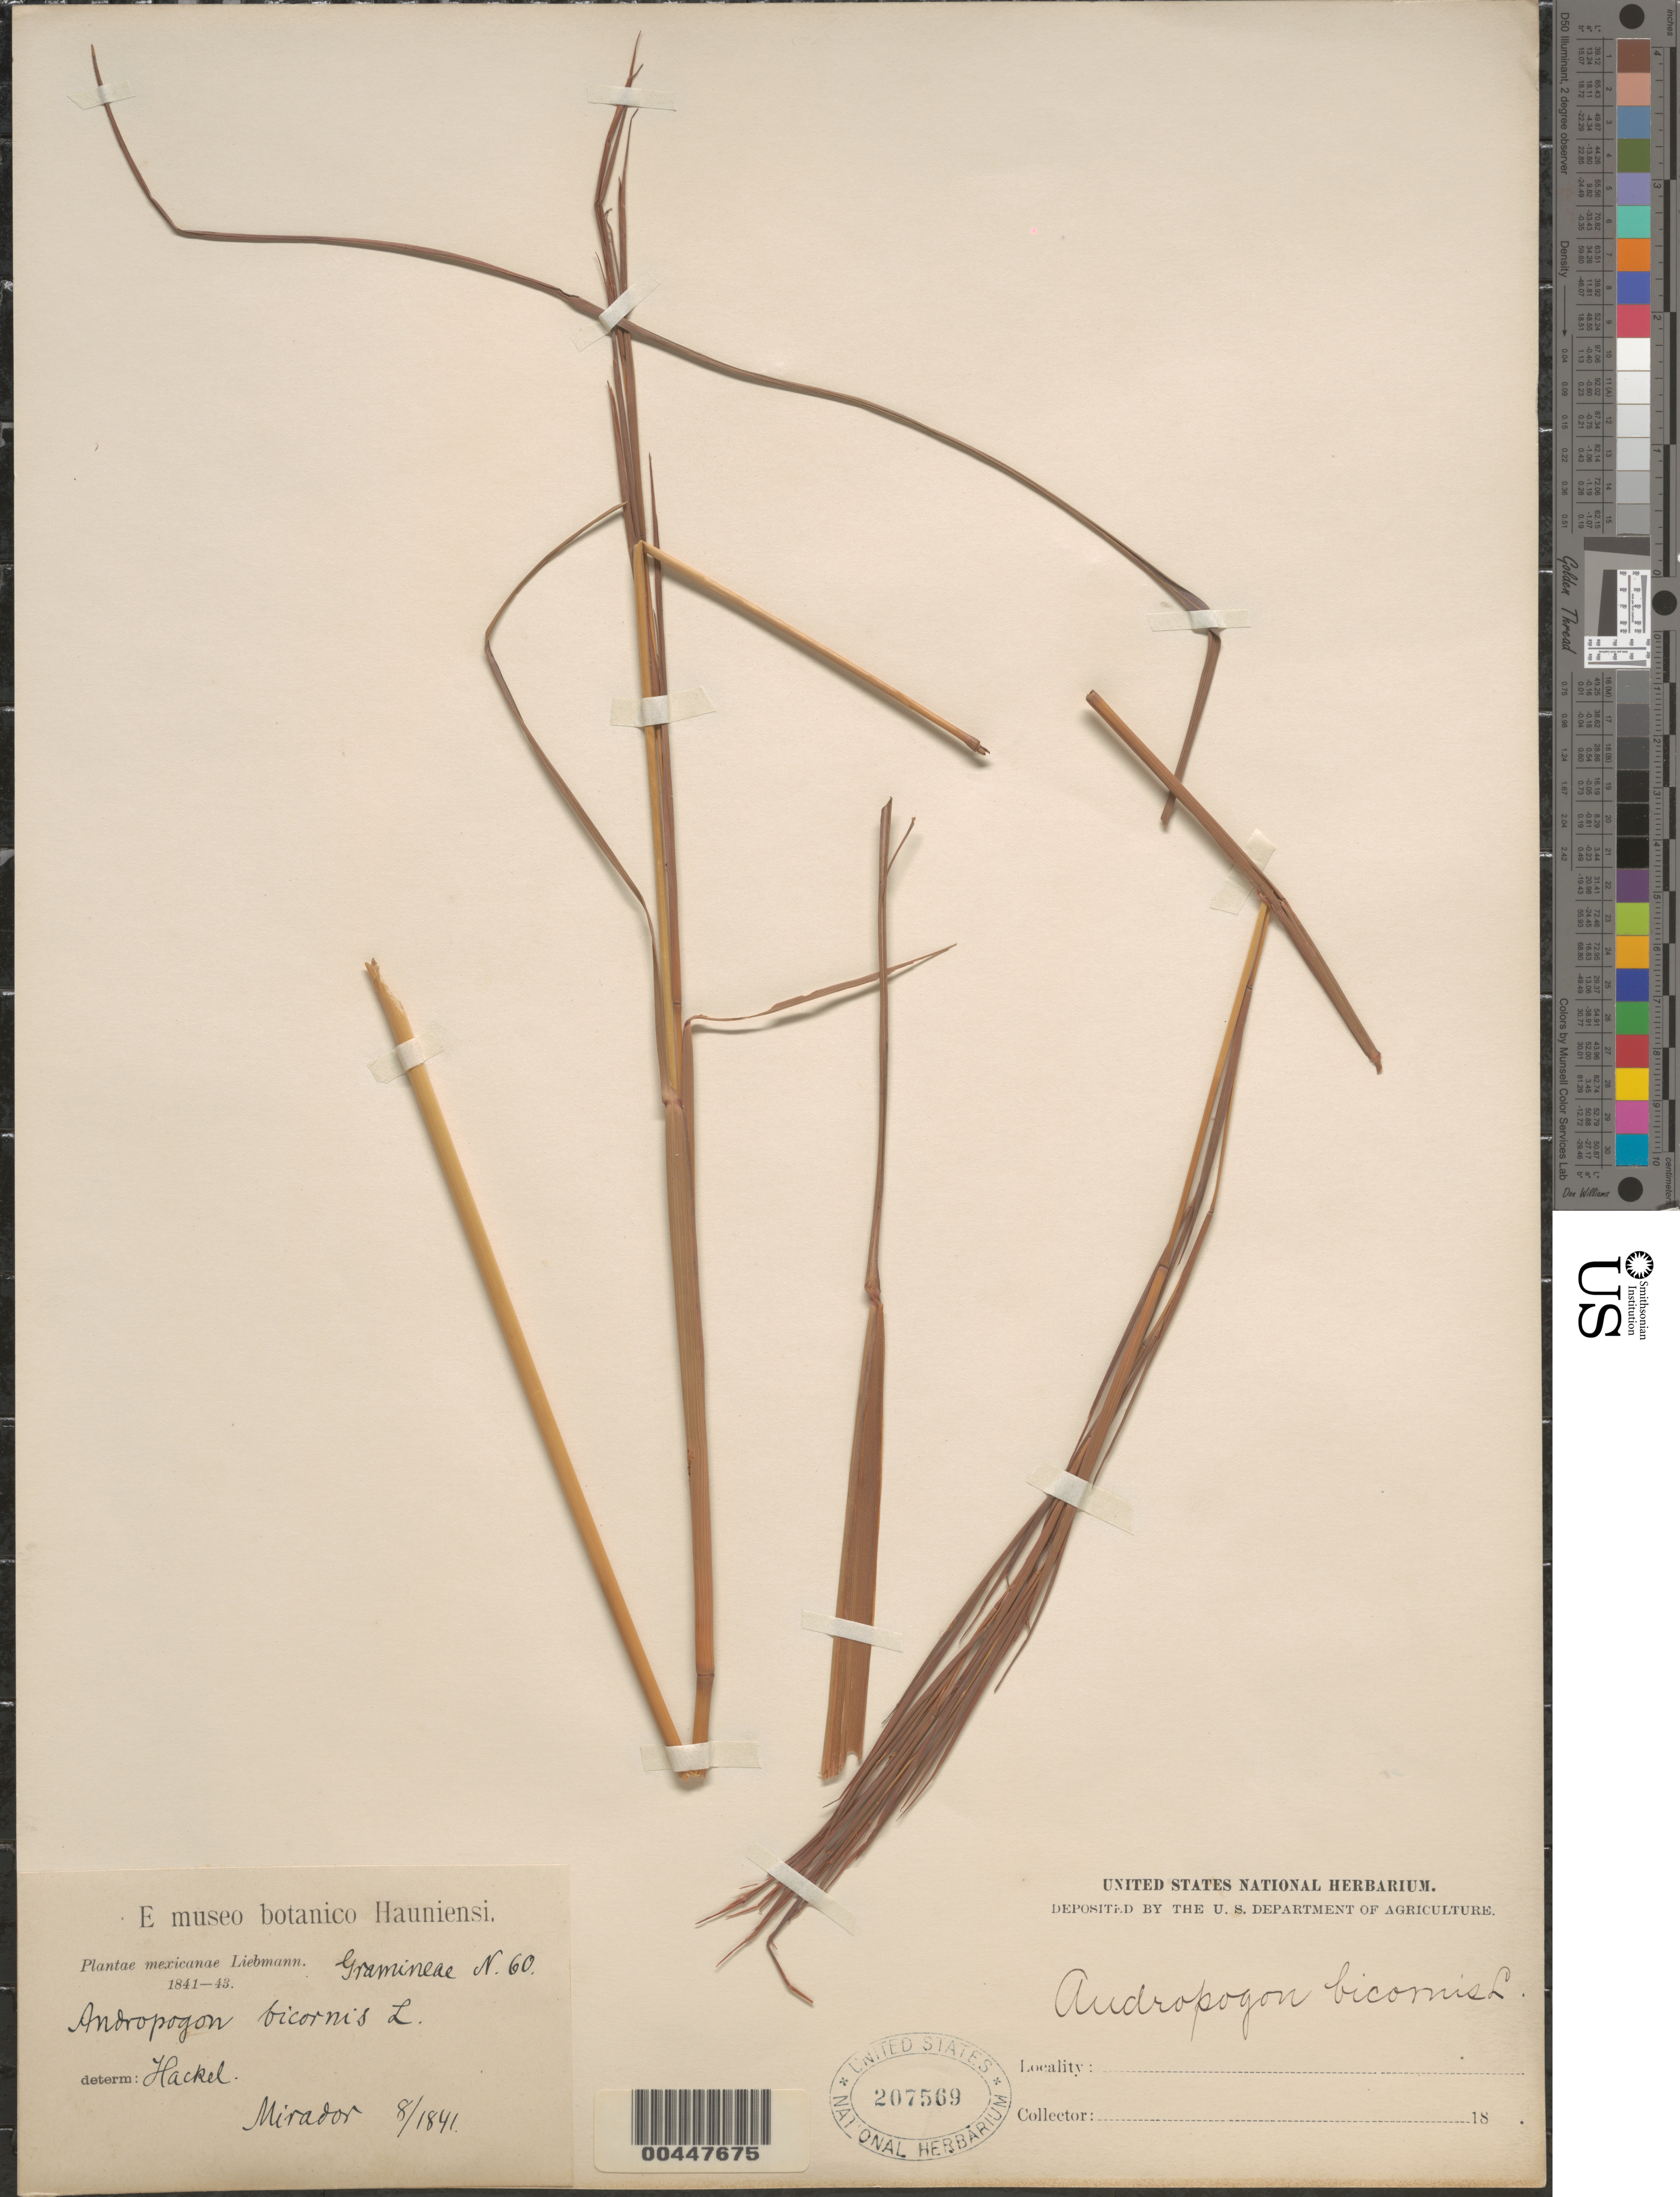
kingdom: Plantae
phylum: Tracheophyta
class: Liliopsida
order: Poales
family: Poaceae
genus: Andropogon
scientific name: Andropogon bicornis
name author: L.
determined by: Hackel, E.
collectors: F. M. Liebmann & Mirador, --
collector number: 60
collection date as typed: Aug 1841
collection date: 1841-08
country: Mexico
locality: Mirador?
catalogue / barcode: US 207569